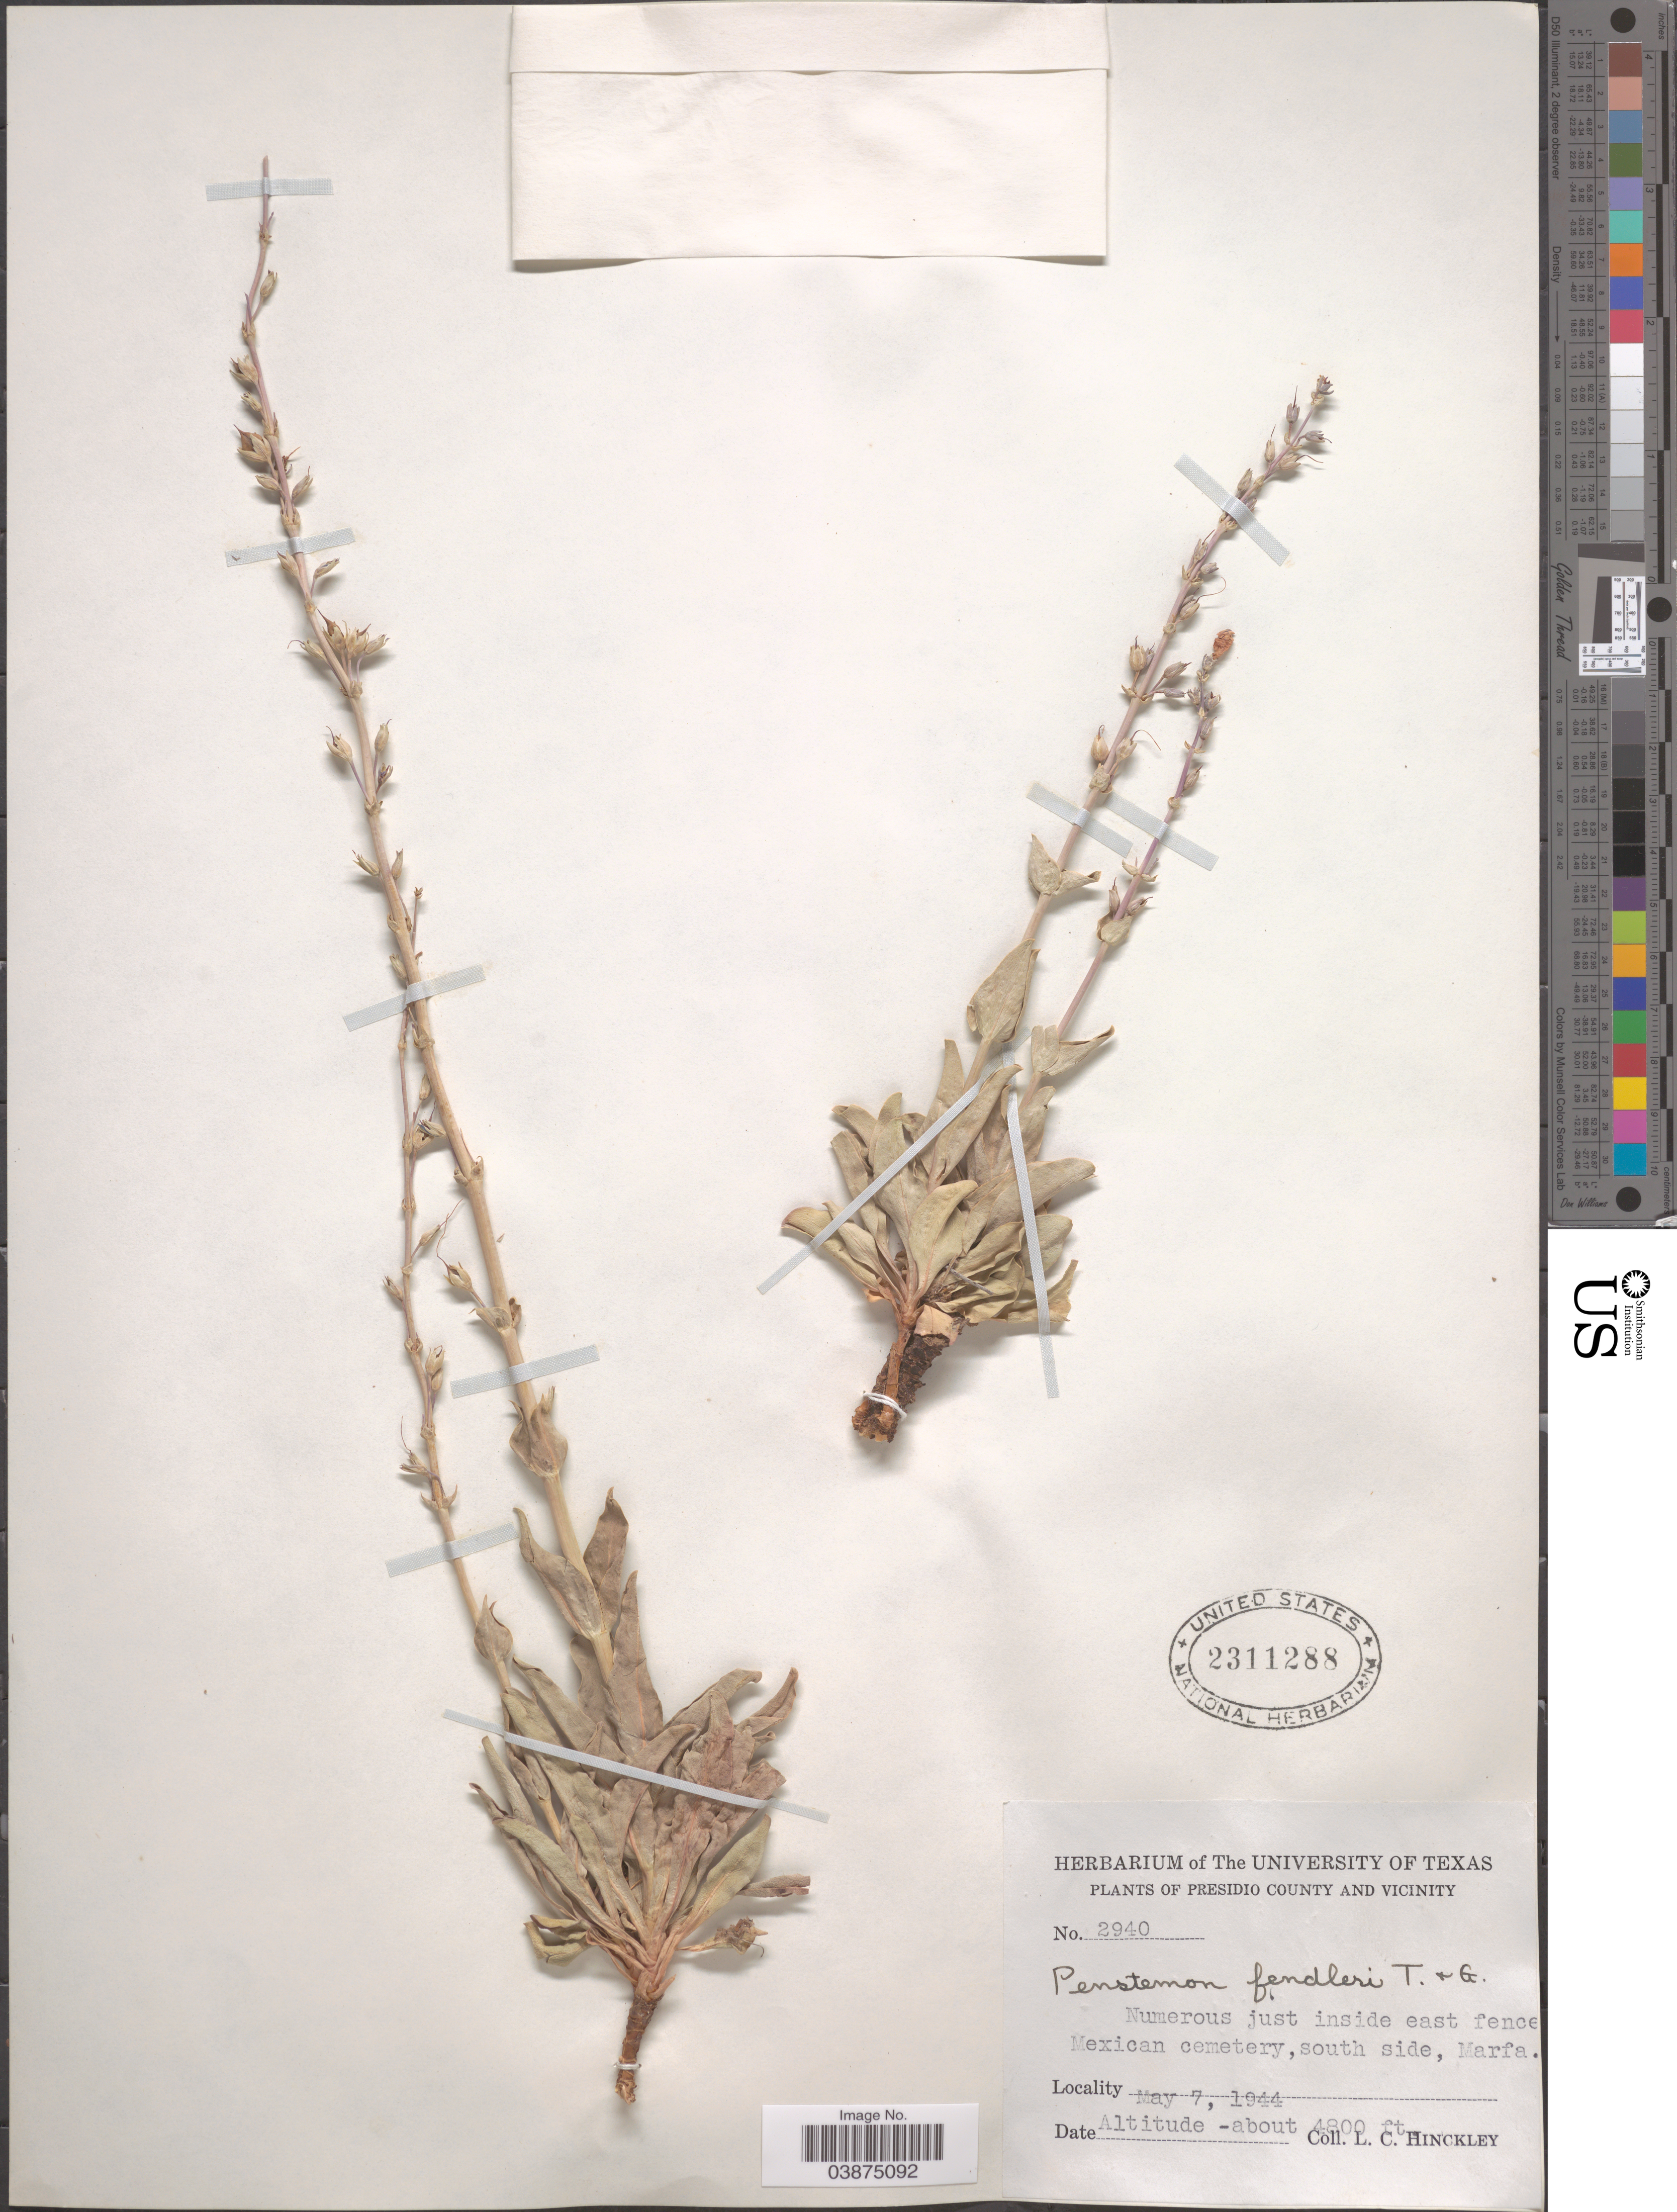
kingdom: Plantae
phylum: Tracheophyta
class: Magnoliopsida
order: Lamiales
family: Plantaginaceae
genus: Penstemon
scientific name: Penstemon fendleri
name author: Torr. & A. Gray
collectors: L. Hinckley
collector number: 2940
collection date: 1944-05-07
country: United States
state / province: Texas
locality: Presidio County and Vicinity. Just inside east fence Mexican cemetery, south side, Marfa.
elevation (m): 1463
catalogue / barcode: US 2311288